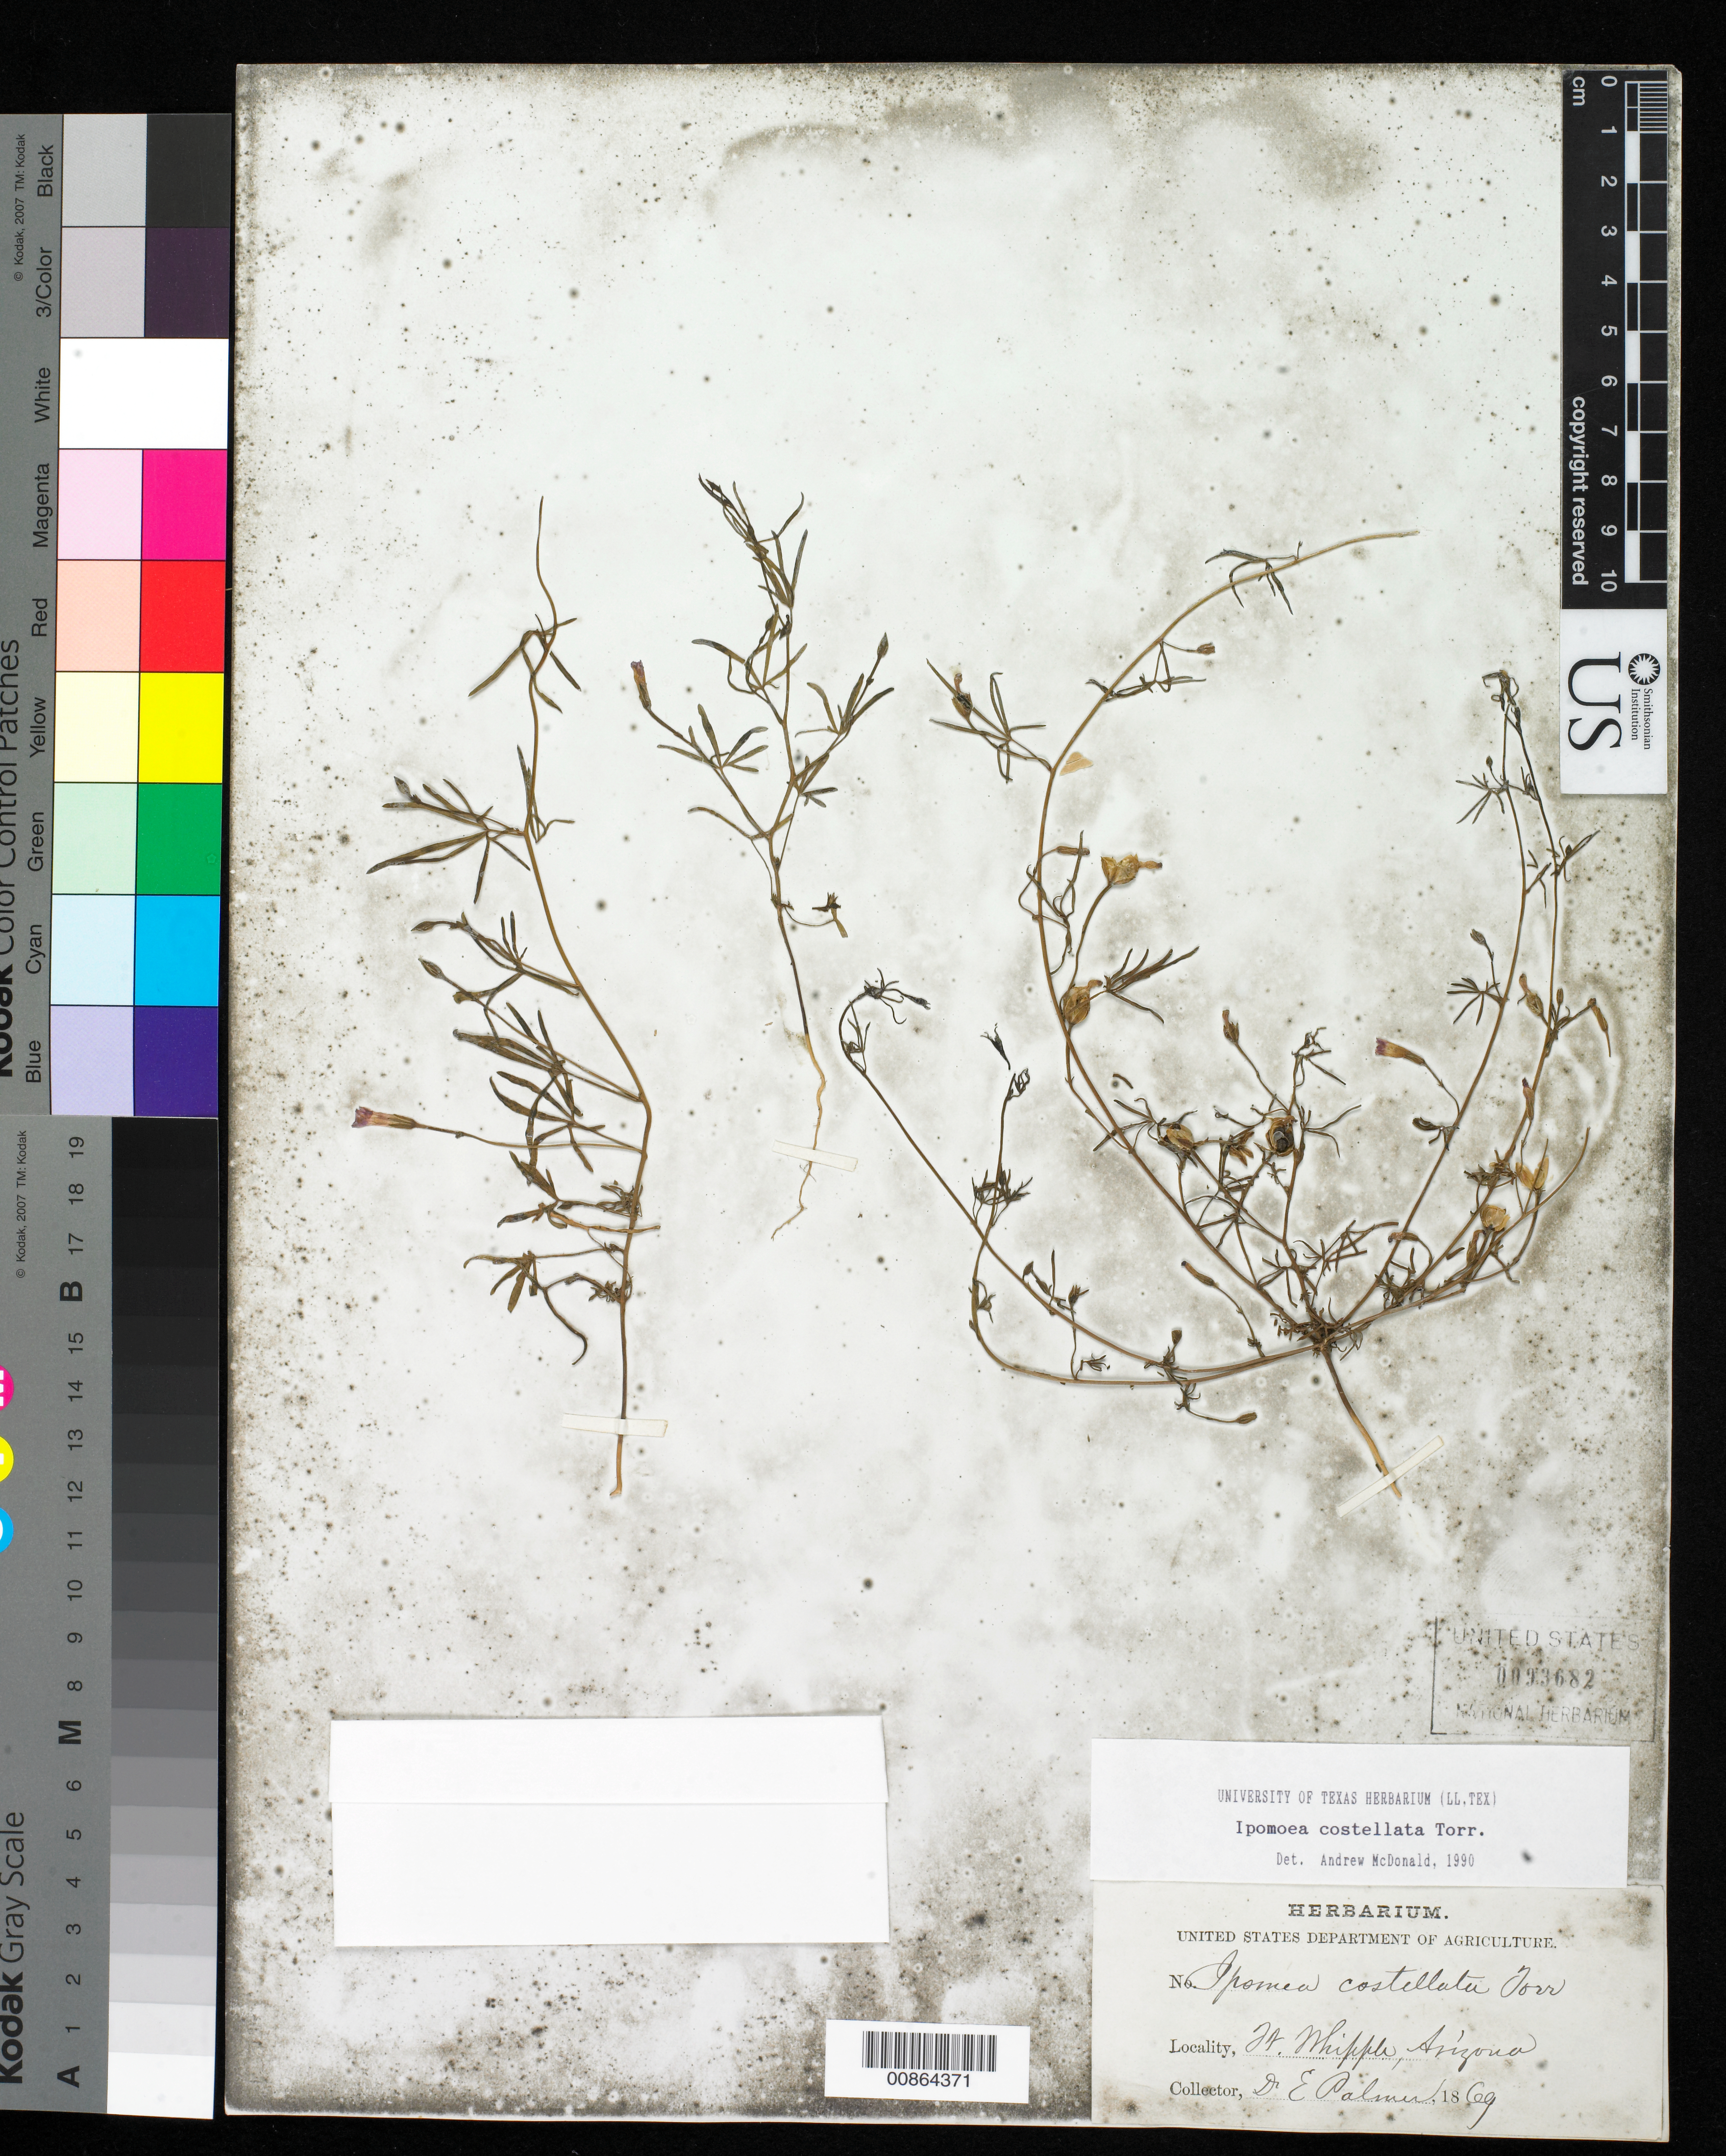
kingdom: Plantae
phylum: Tracheophyta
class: Magnoliopsida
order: Solanales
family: Convolvulaceae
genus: Ipomoea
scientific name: Ipomoea costellata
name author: Torr.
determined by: McDonald, A.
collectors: E. Palmer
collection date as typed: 1869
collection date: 1869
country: United States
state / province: Arizona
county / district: Yavapai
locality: Fort Whipple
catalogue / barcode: US 93682